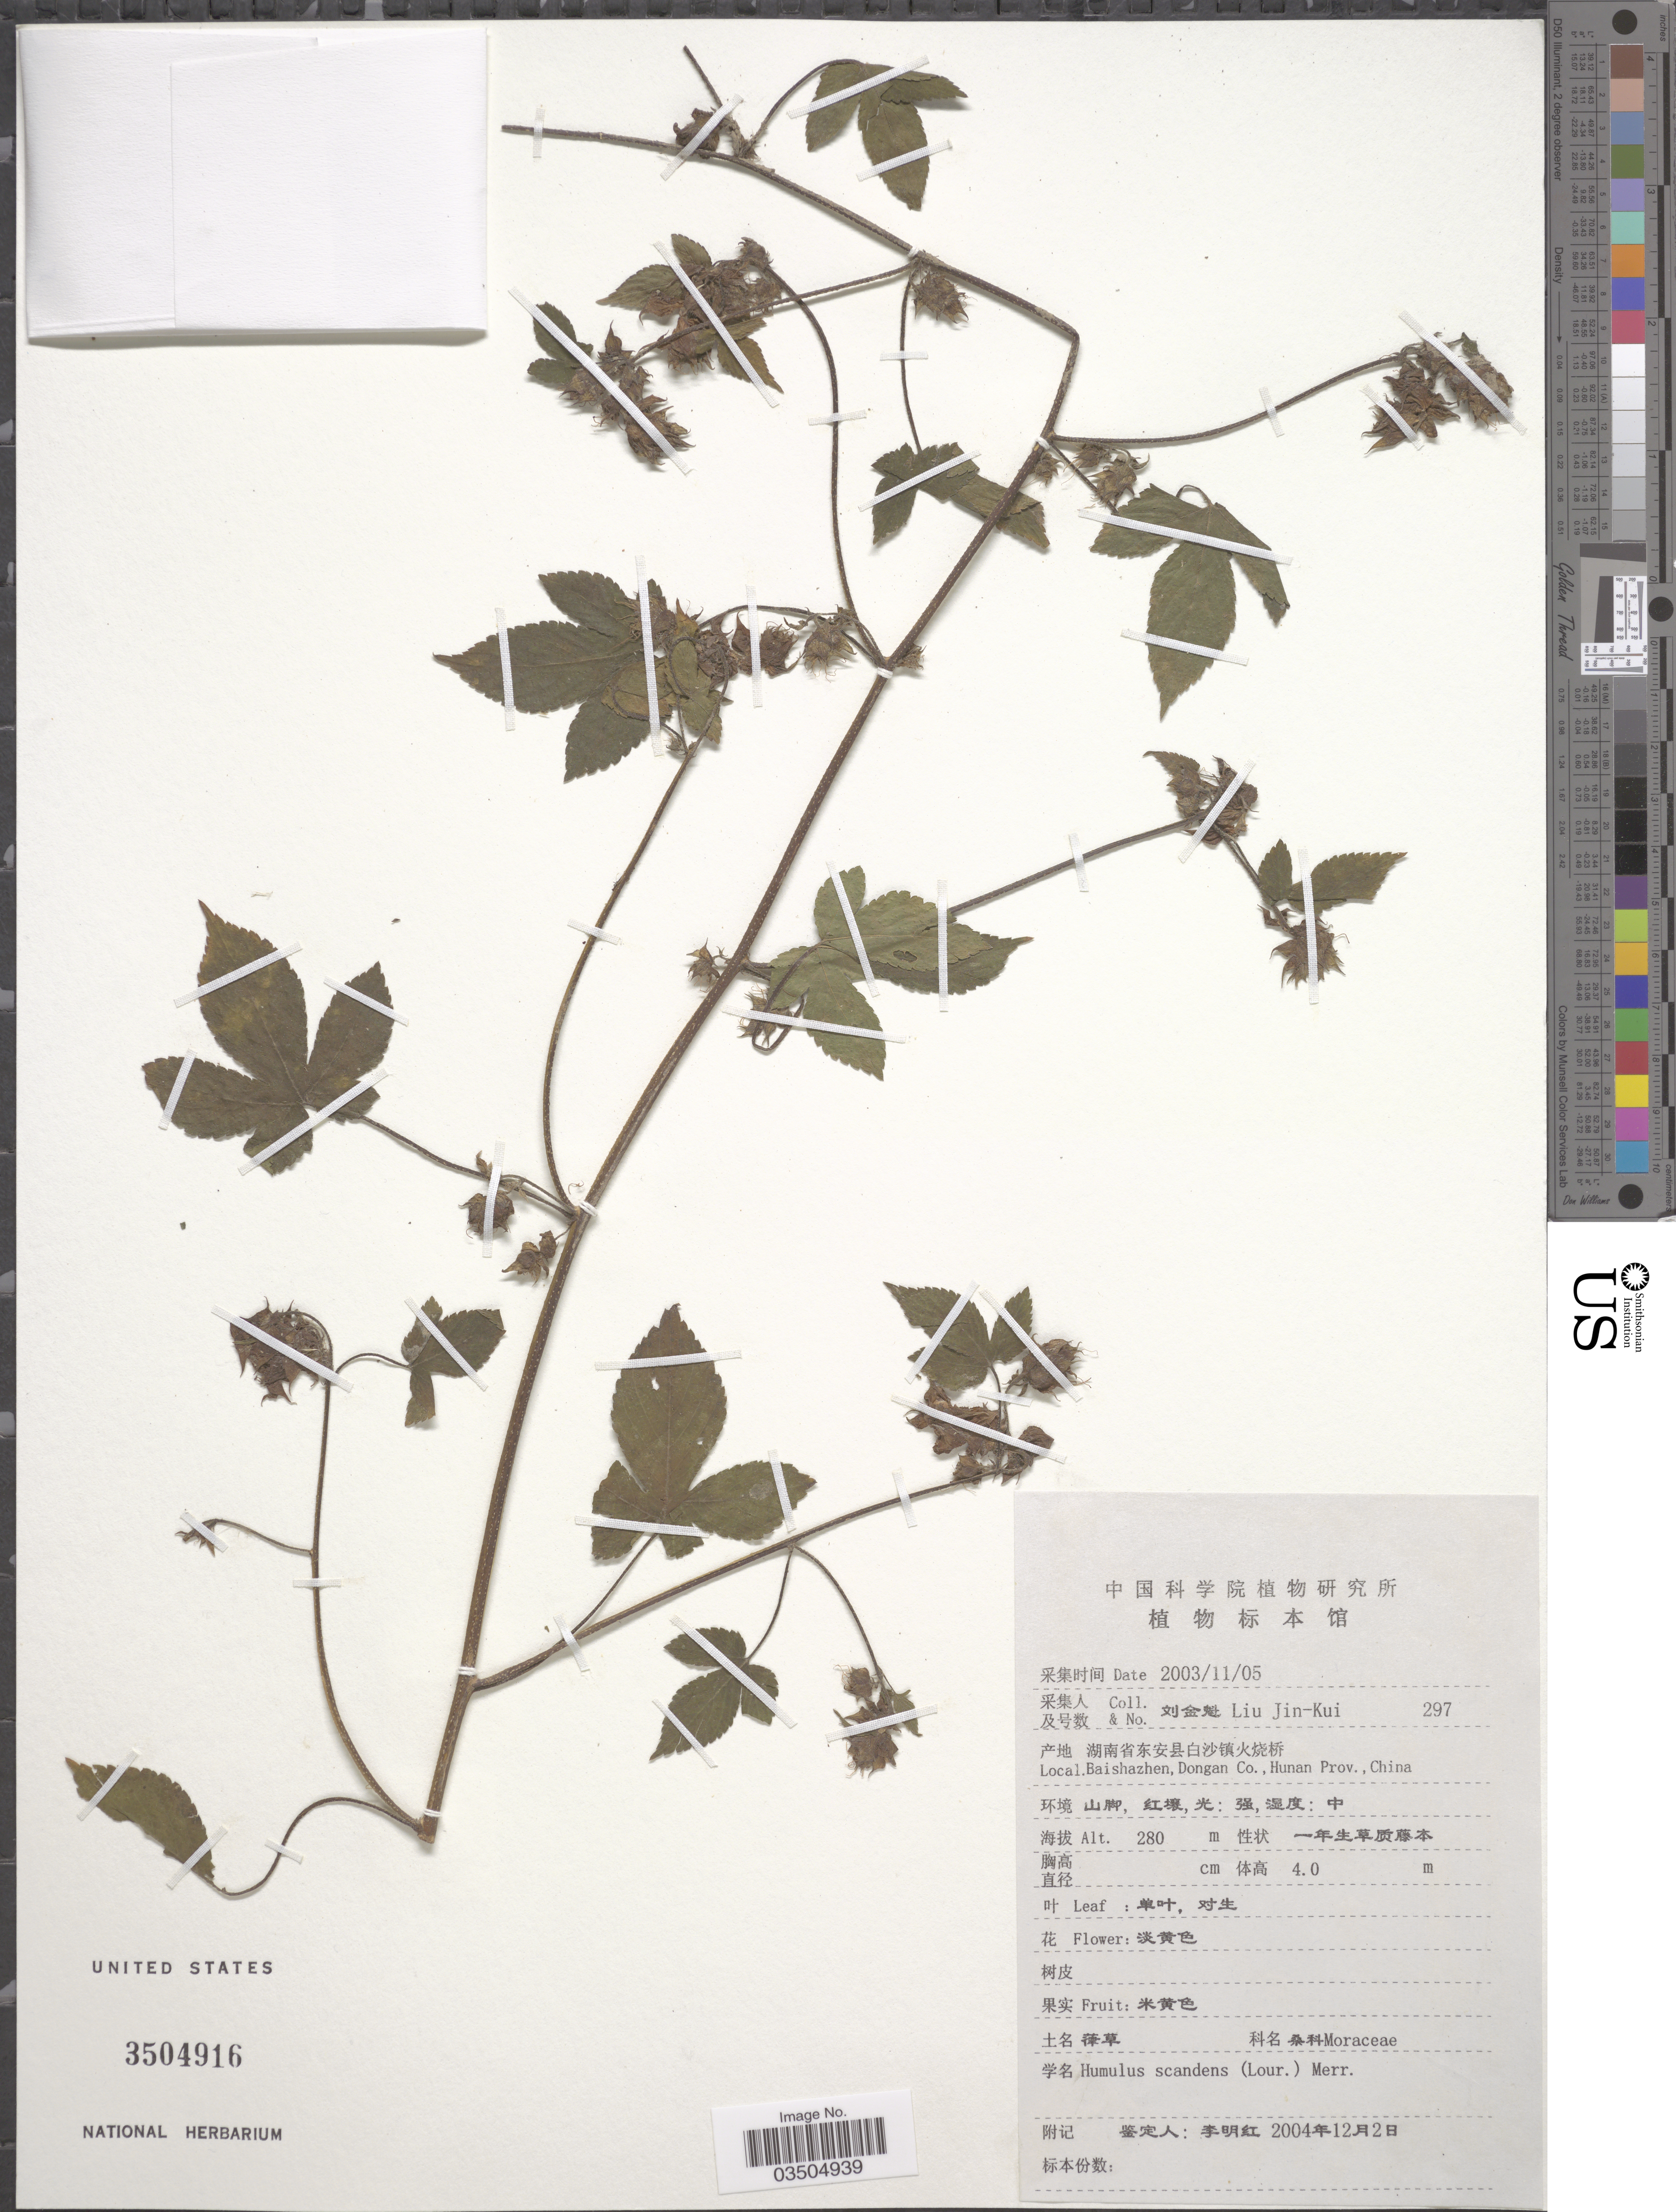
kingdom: Plantae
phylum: Tracheophyta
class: Magnoliopsida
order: Rosales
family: Cannabaceae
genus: Humulus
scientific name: Humulus japonicus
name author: Siebold & Zucc.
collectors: Liu Jin-Kui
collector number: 297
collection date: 2003-11-05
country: China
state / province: Hunan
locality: Baishazhen, Dongan Co.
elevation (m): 280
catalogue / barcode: US 3504916